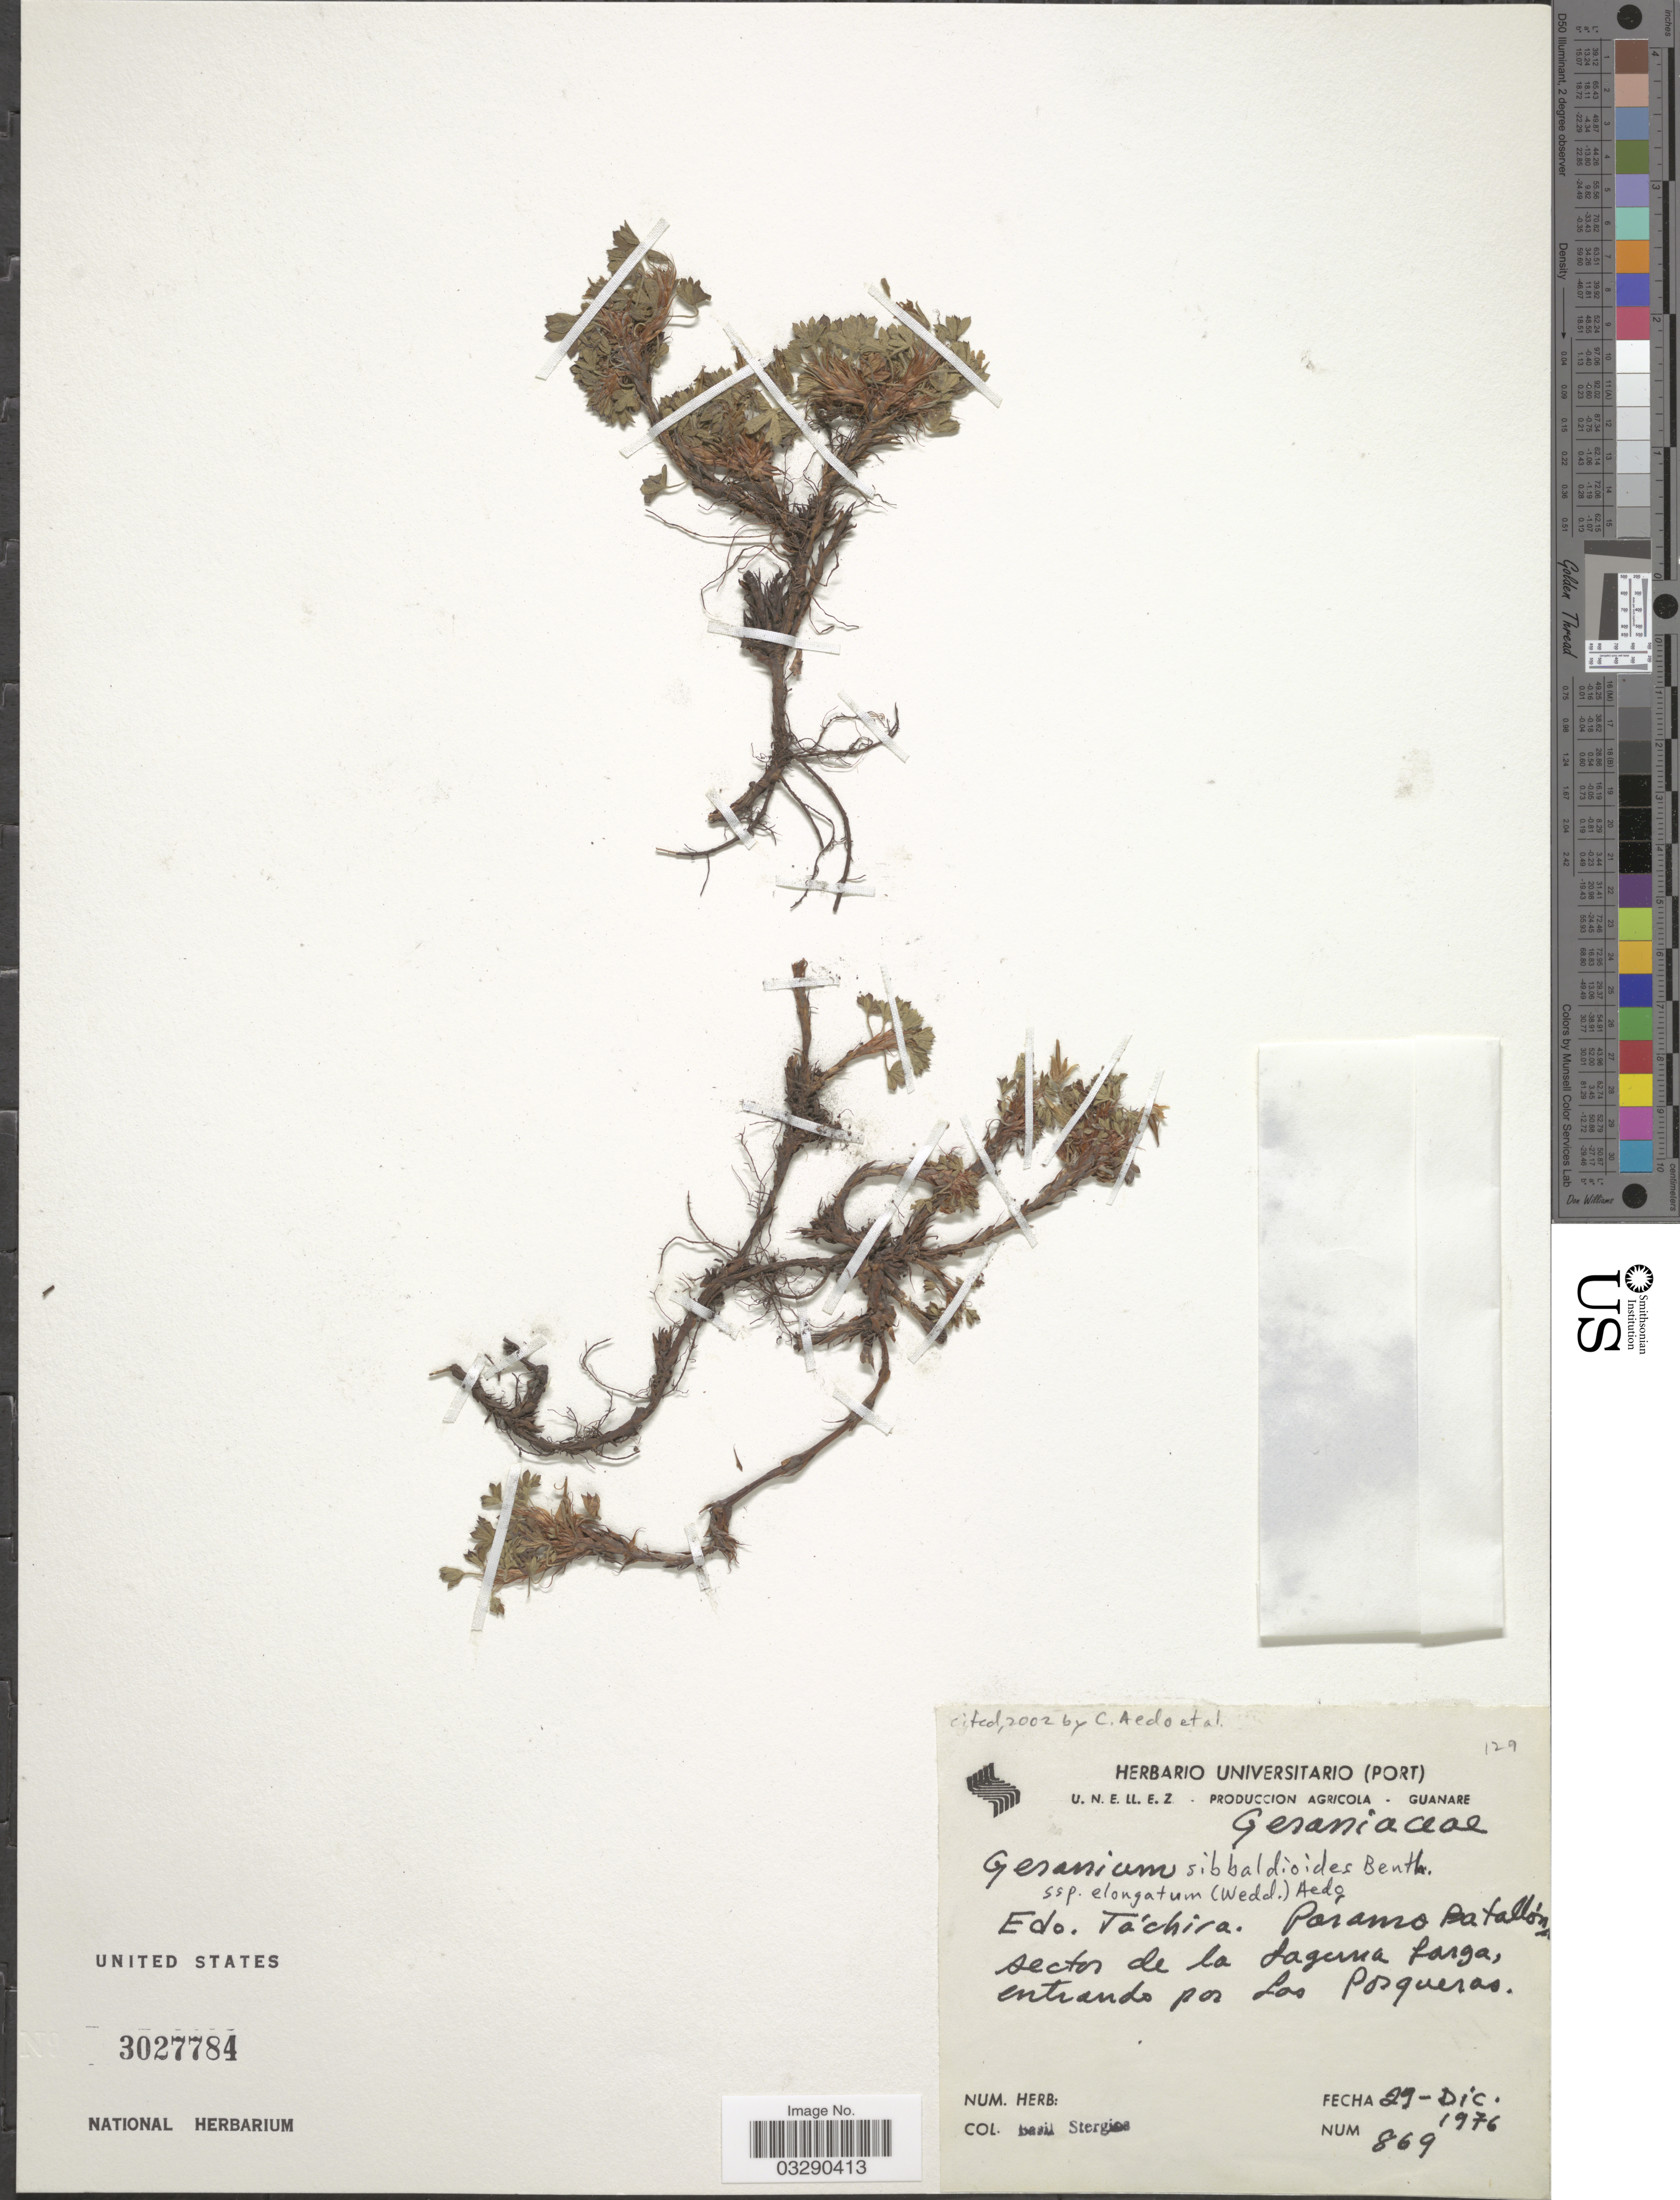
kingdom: Plantae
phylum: Tracheophyta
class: Magnoliopsida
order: Geraniales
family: Geraniaceae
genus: Geranium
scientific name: Geranium sibbaldioides subsp. elongatum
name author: (Wedd.) Aedo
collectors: B. G. Stergios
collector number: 869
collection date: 1976-12-29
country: Venezuela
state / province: Tachira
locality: Páramo Batallón sector de la Laguna Larga, entrando por Las Posqueras.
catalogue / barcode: US 3027784